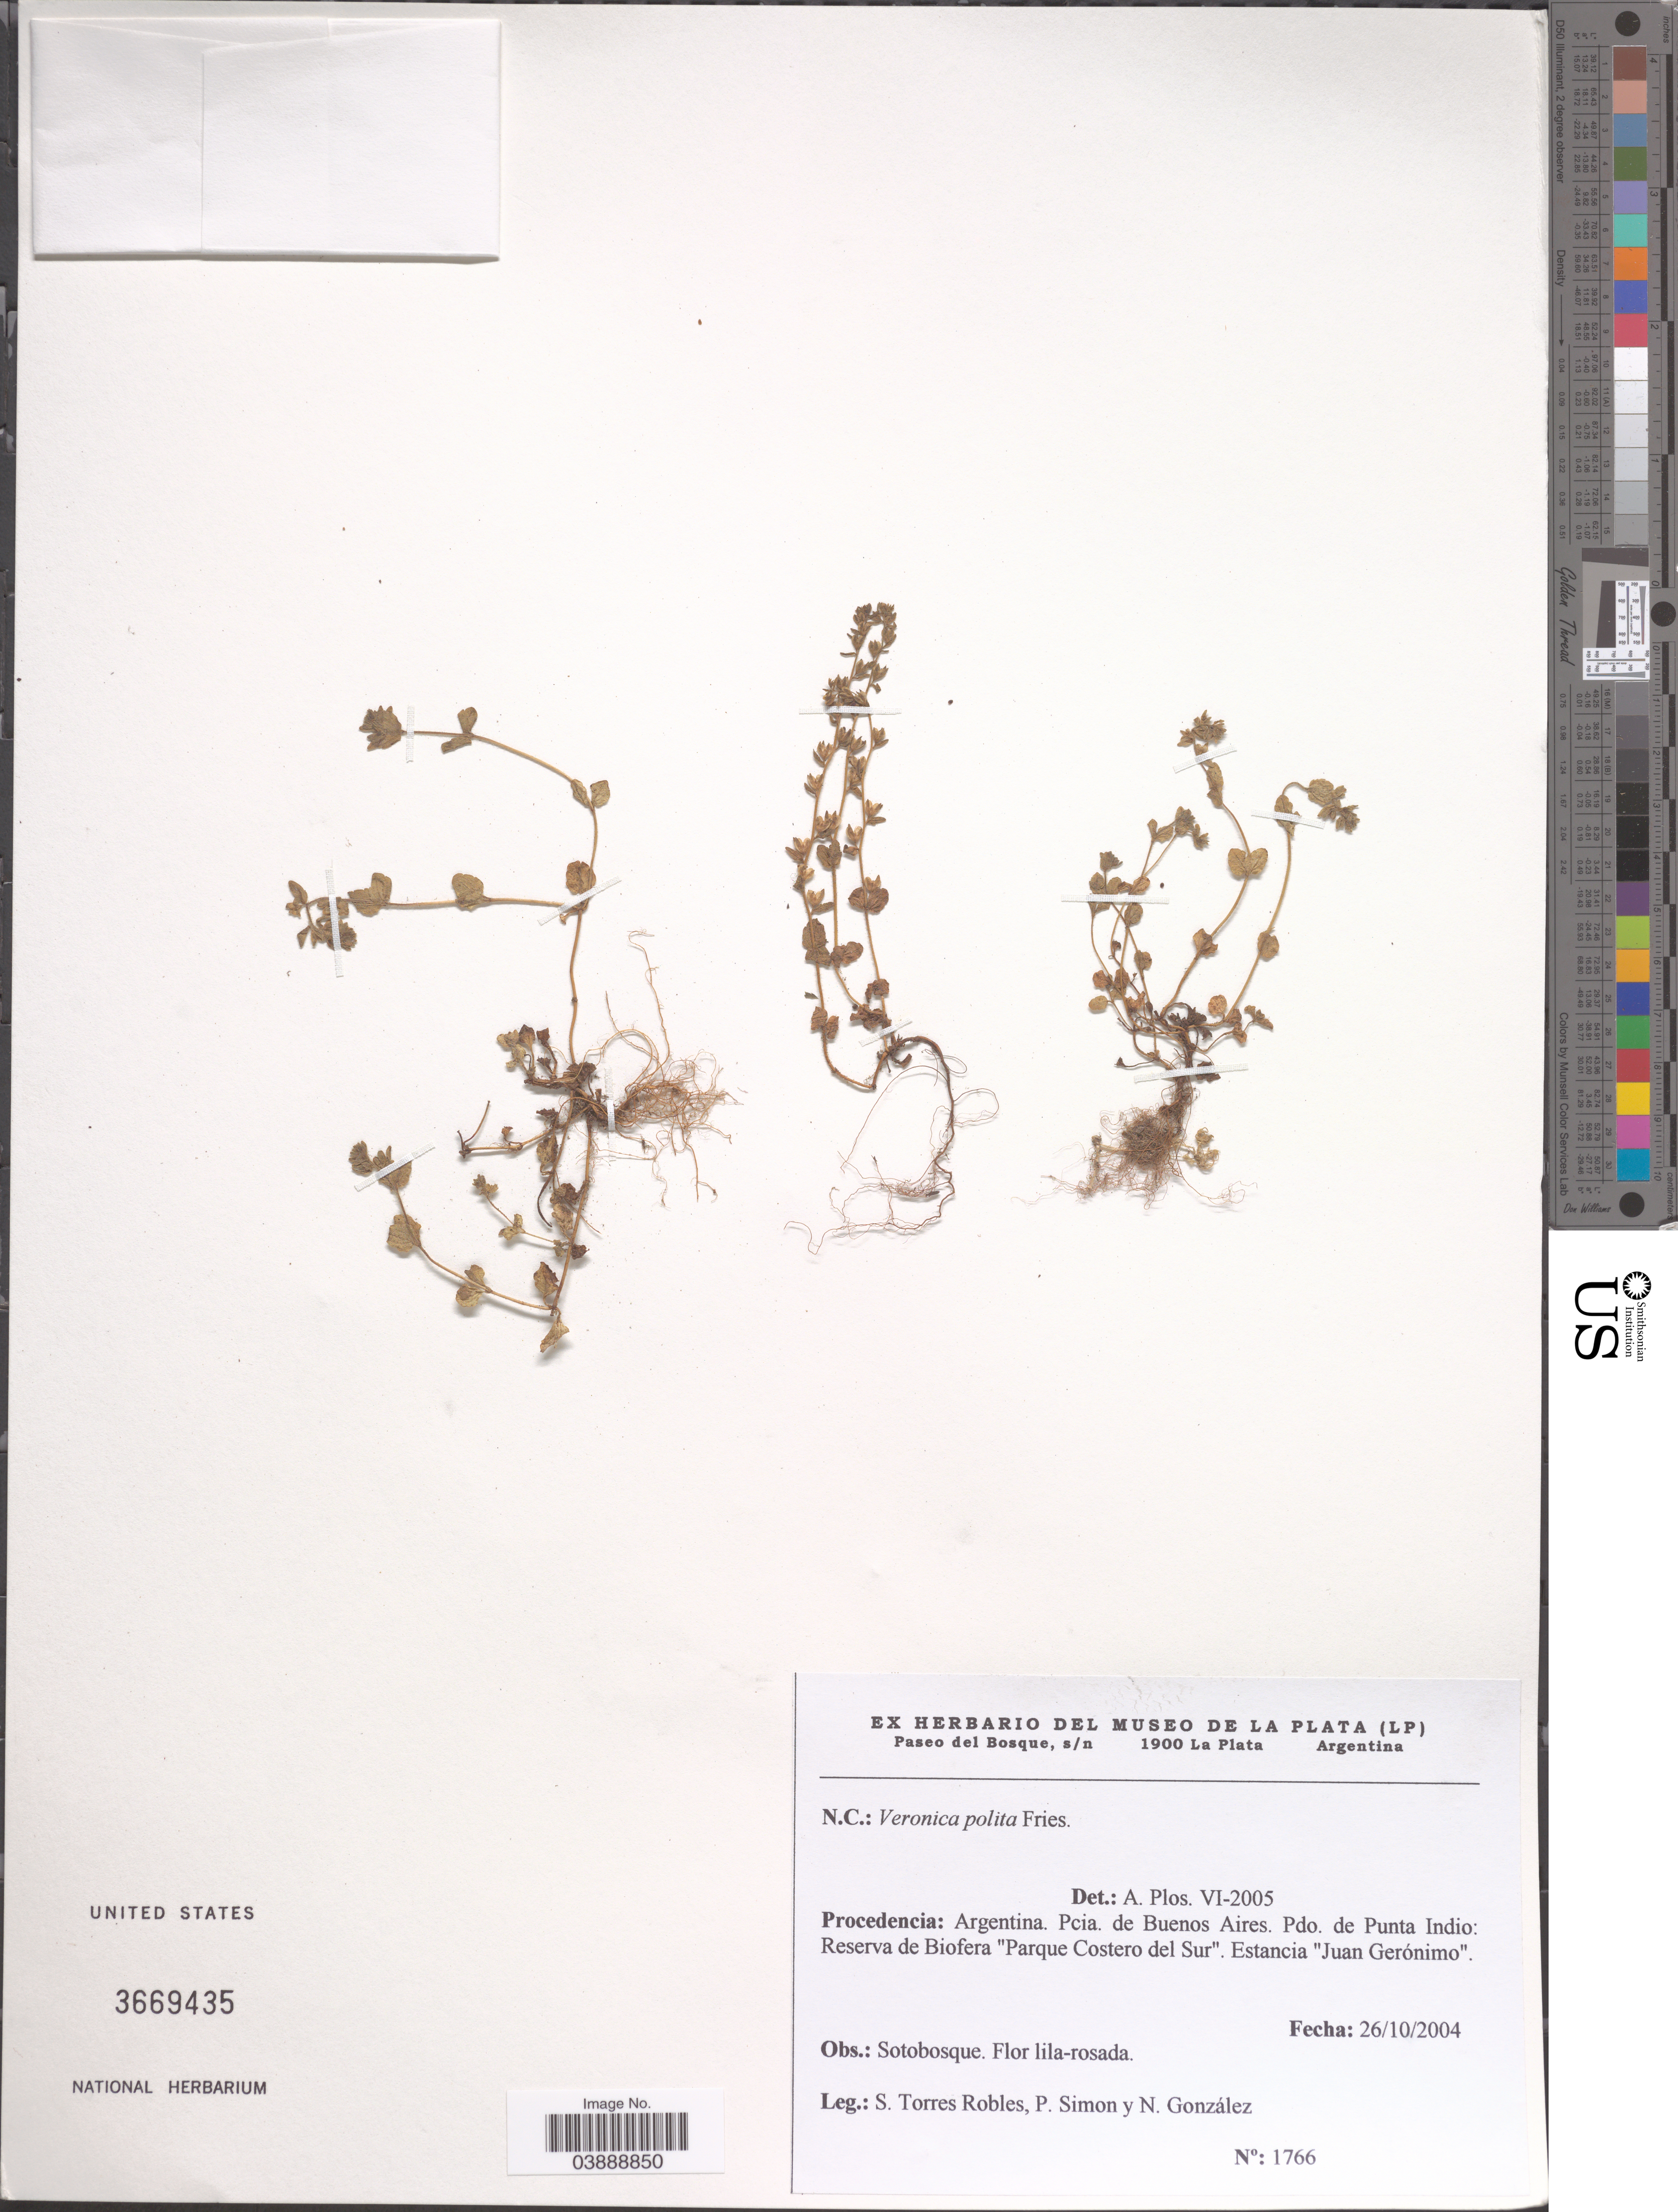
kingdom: Plantae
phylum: Tracheophyta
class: Magnoliopsida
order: Lamiales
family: Plantaginaceae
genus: Veronica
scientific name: Veronica polita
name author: Fr.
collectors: S. Torres Robles, P. Simon & N. Gonzalez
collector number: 1766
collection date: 2004-10-26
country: Argentina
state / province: Buenos Aires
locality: Pcia. de Buenos Aires. Pdo. de Punta Indio: Reserva de Biofera "Parque Costero del Sur". Estancia "Juan Gerónimo".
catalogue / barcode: US 3669435